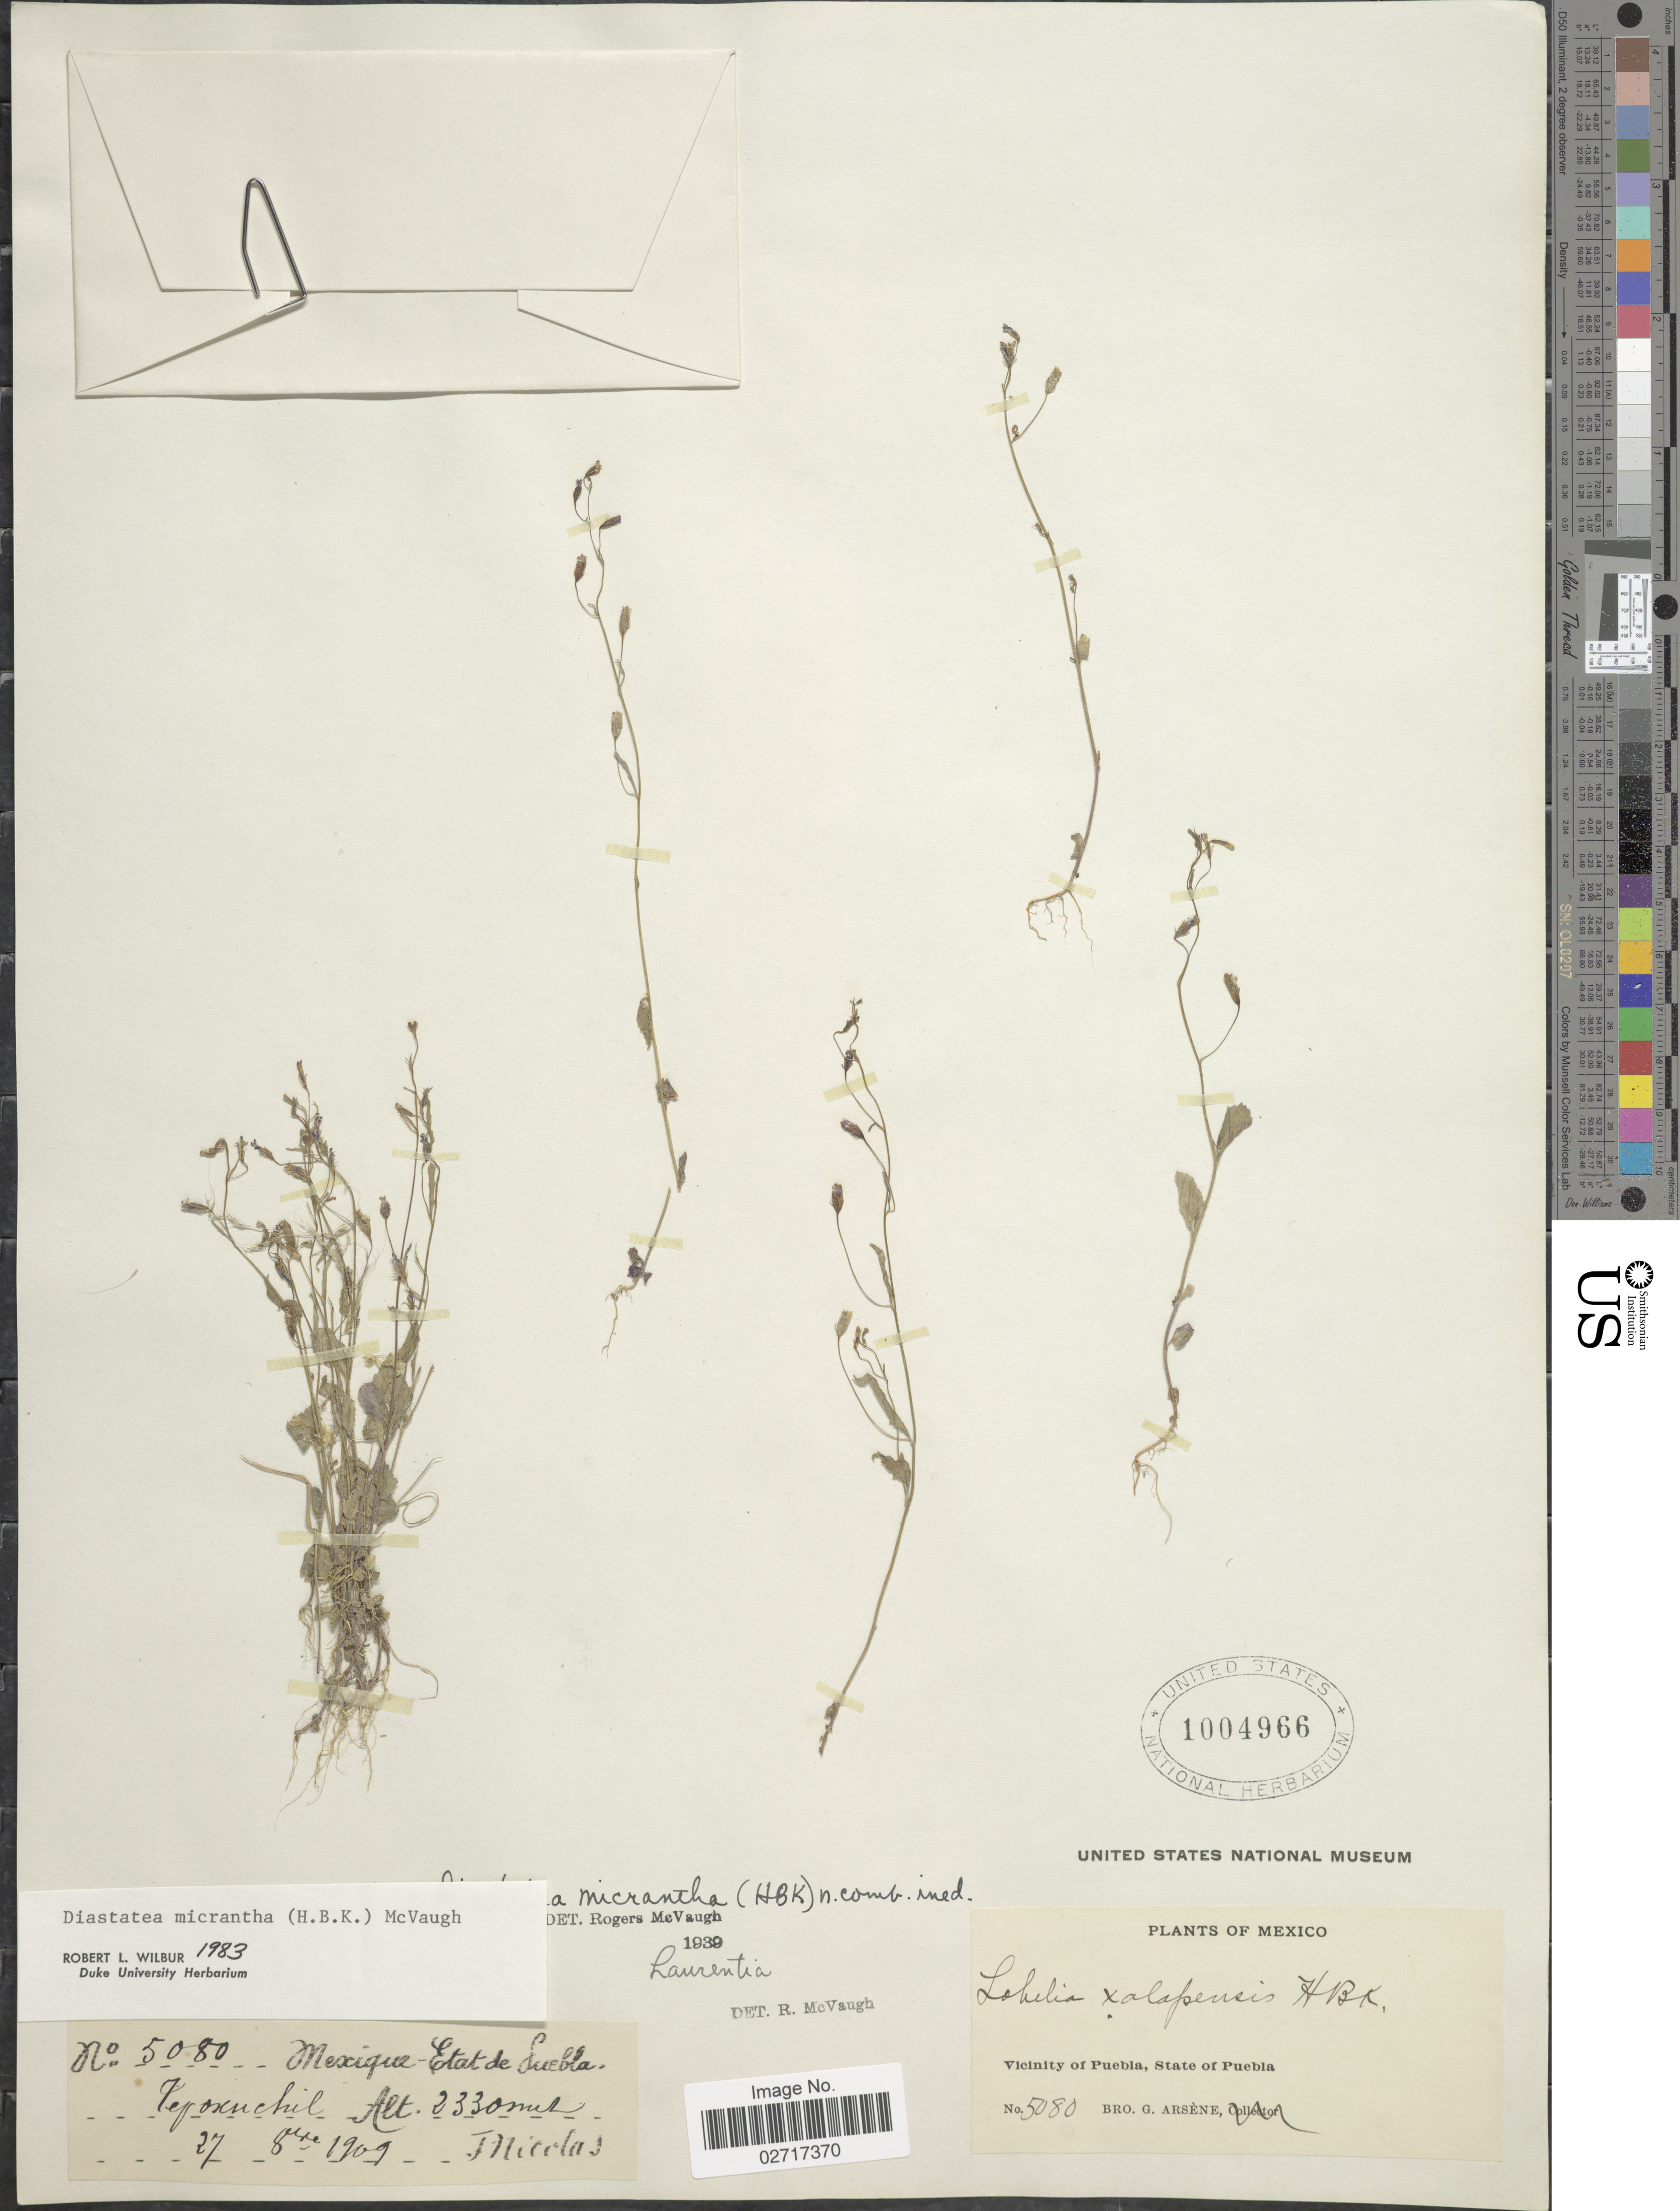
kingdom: Plantae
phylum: Tracheophyta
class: Magnoliopsida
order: Asterales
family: Campanulaceae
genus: Diastatea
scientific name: Diastatea micrantha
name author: (Kunth) McVaugh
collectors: F. Nicolas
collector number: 5080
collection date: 1909-10-27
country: Mexico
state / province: Puebla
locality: Tepoxuchil. Vicinity of Puebla.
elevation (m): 2330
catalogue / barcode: US 1004966